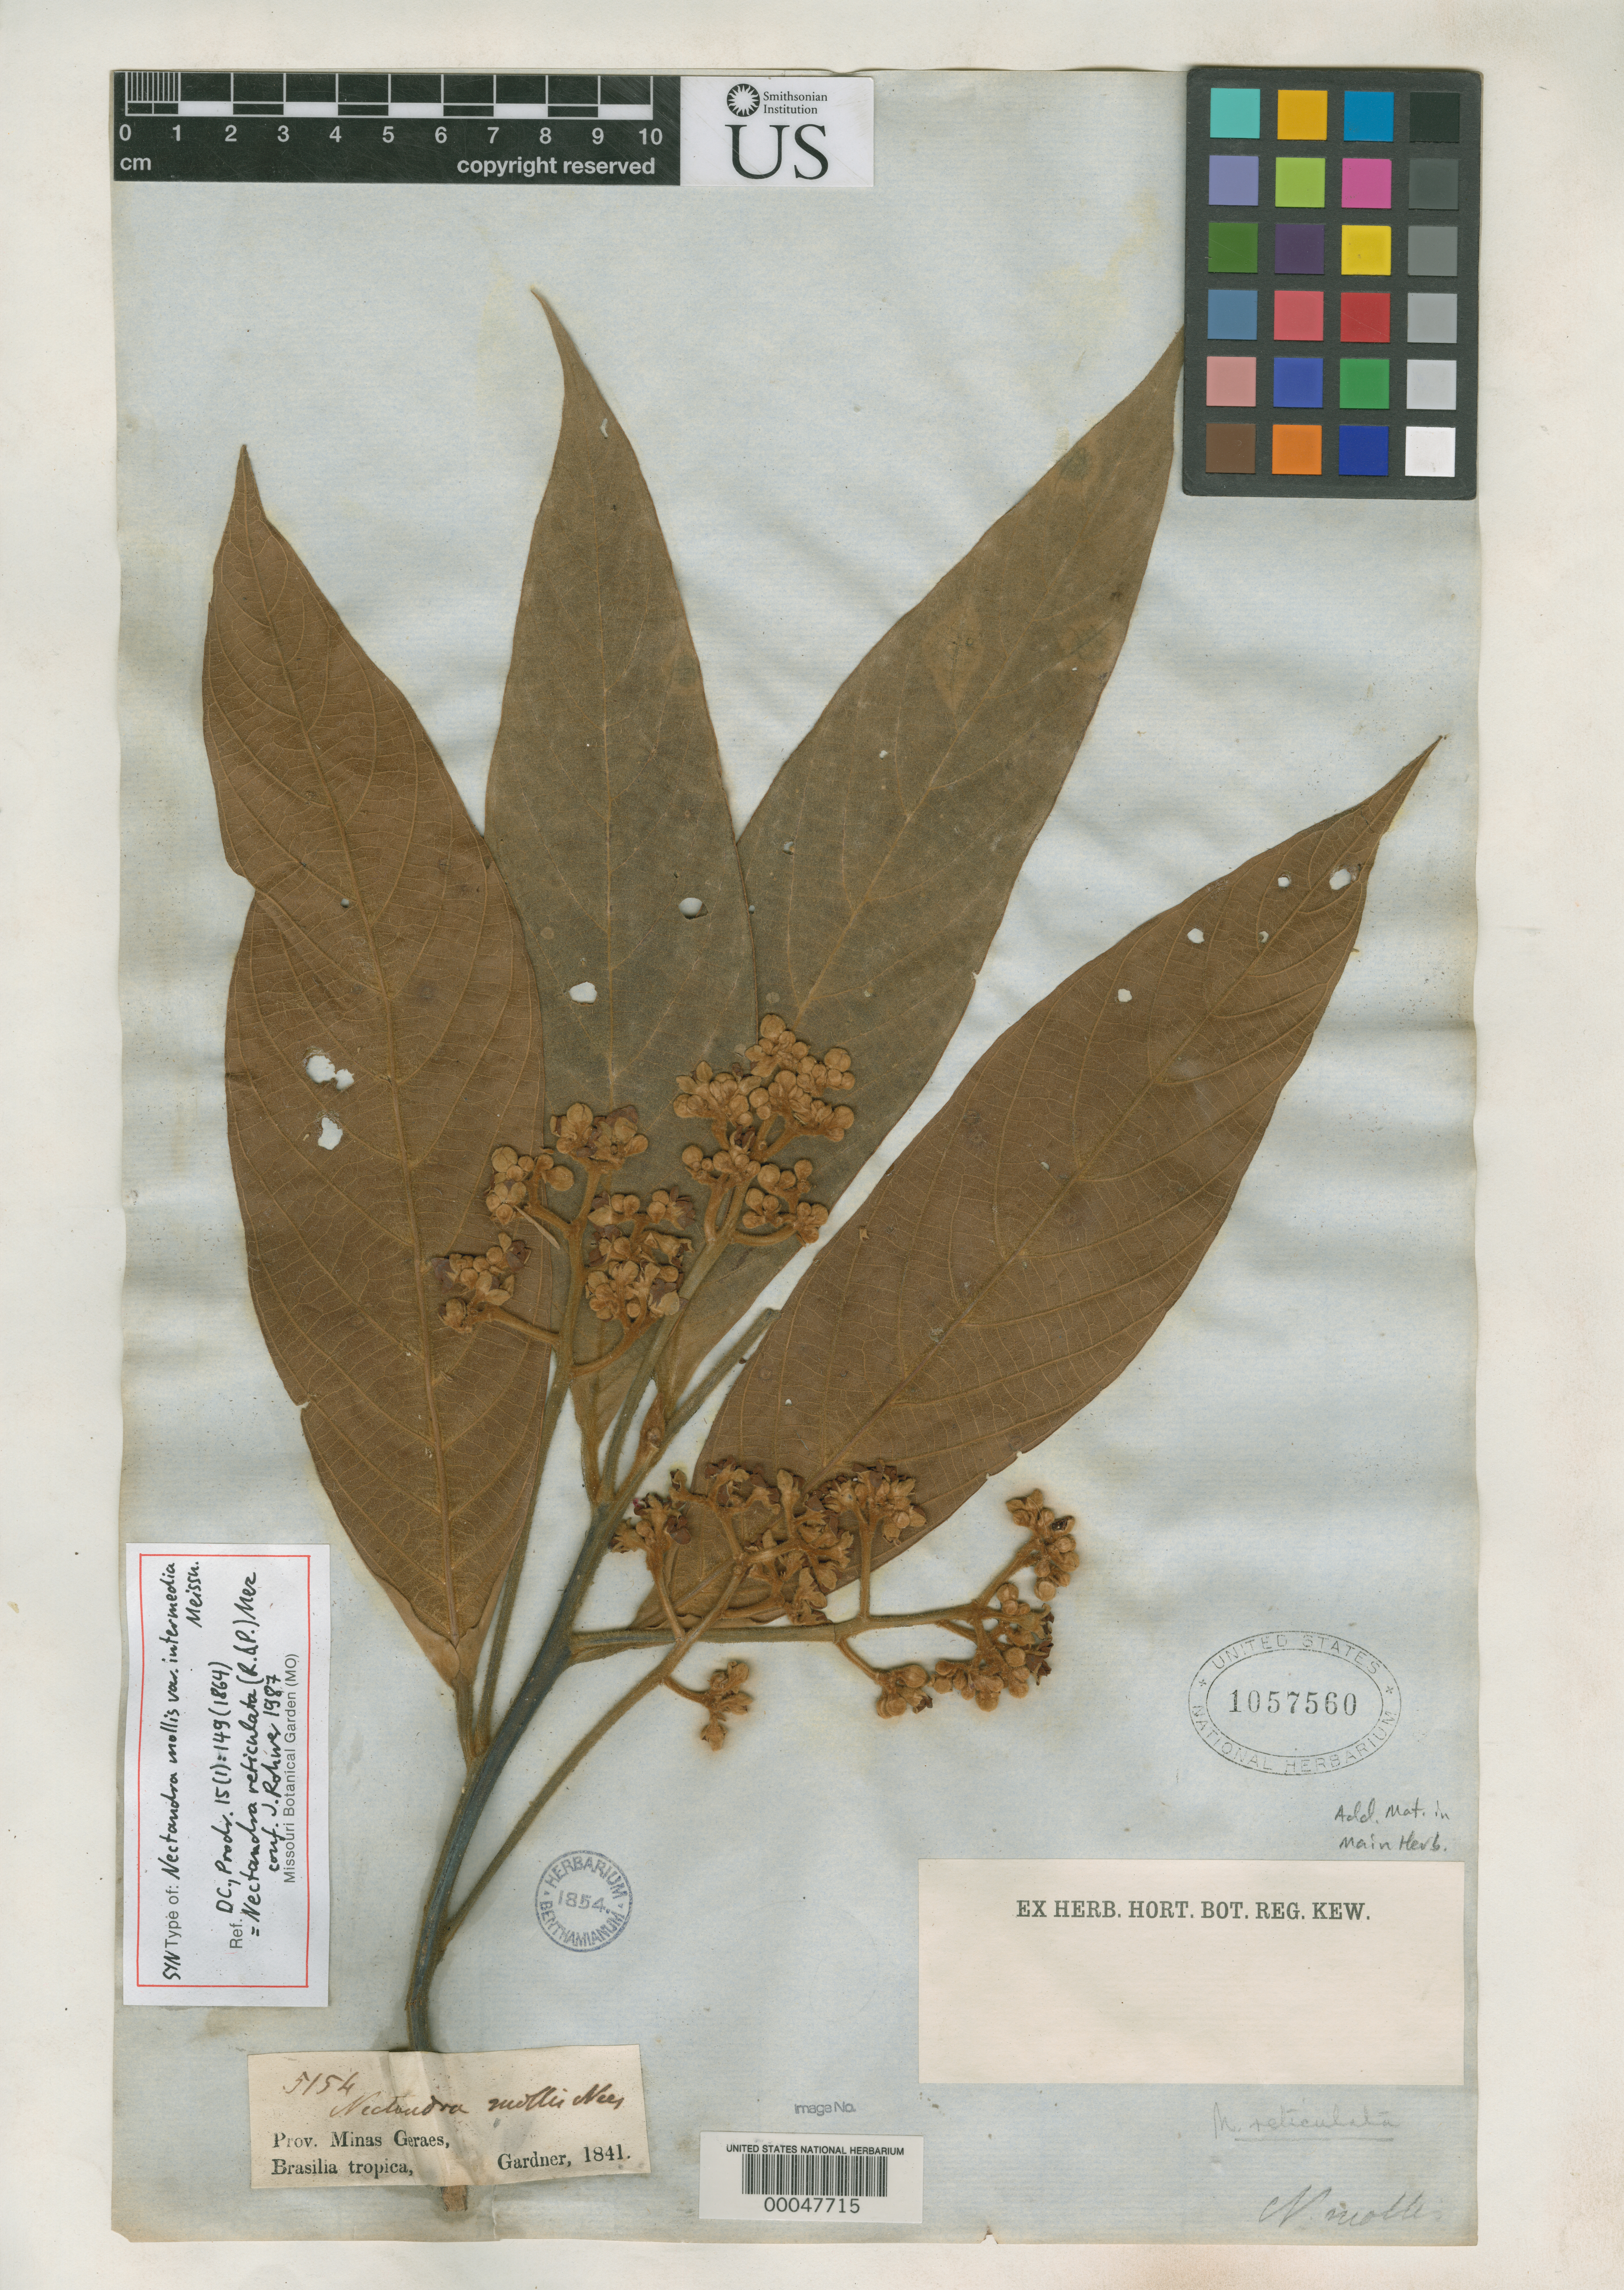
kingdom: Plantae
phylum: Tracheophyta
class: Magnoliopsida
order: Laurales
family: Lauraceae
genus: Nectandra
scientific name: Nectandra mollis var. intermedia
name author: Meisn. in DC.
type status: Isolectotype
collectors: G. Gardner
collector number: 5154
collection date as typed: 1841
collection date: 1841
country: Brazil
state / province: Minas Gerais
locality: Prov. Minas Geraes, Brasilia tropica.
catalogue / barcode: US 1057560